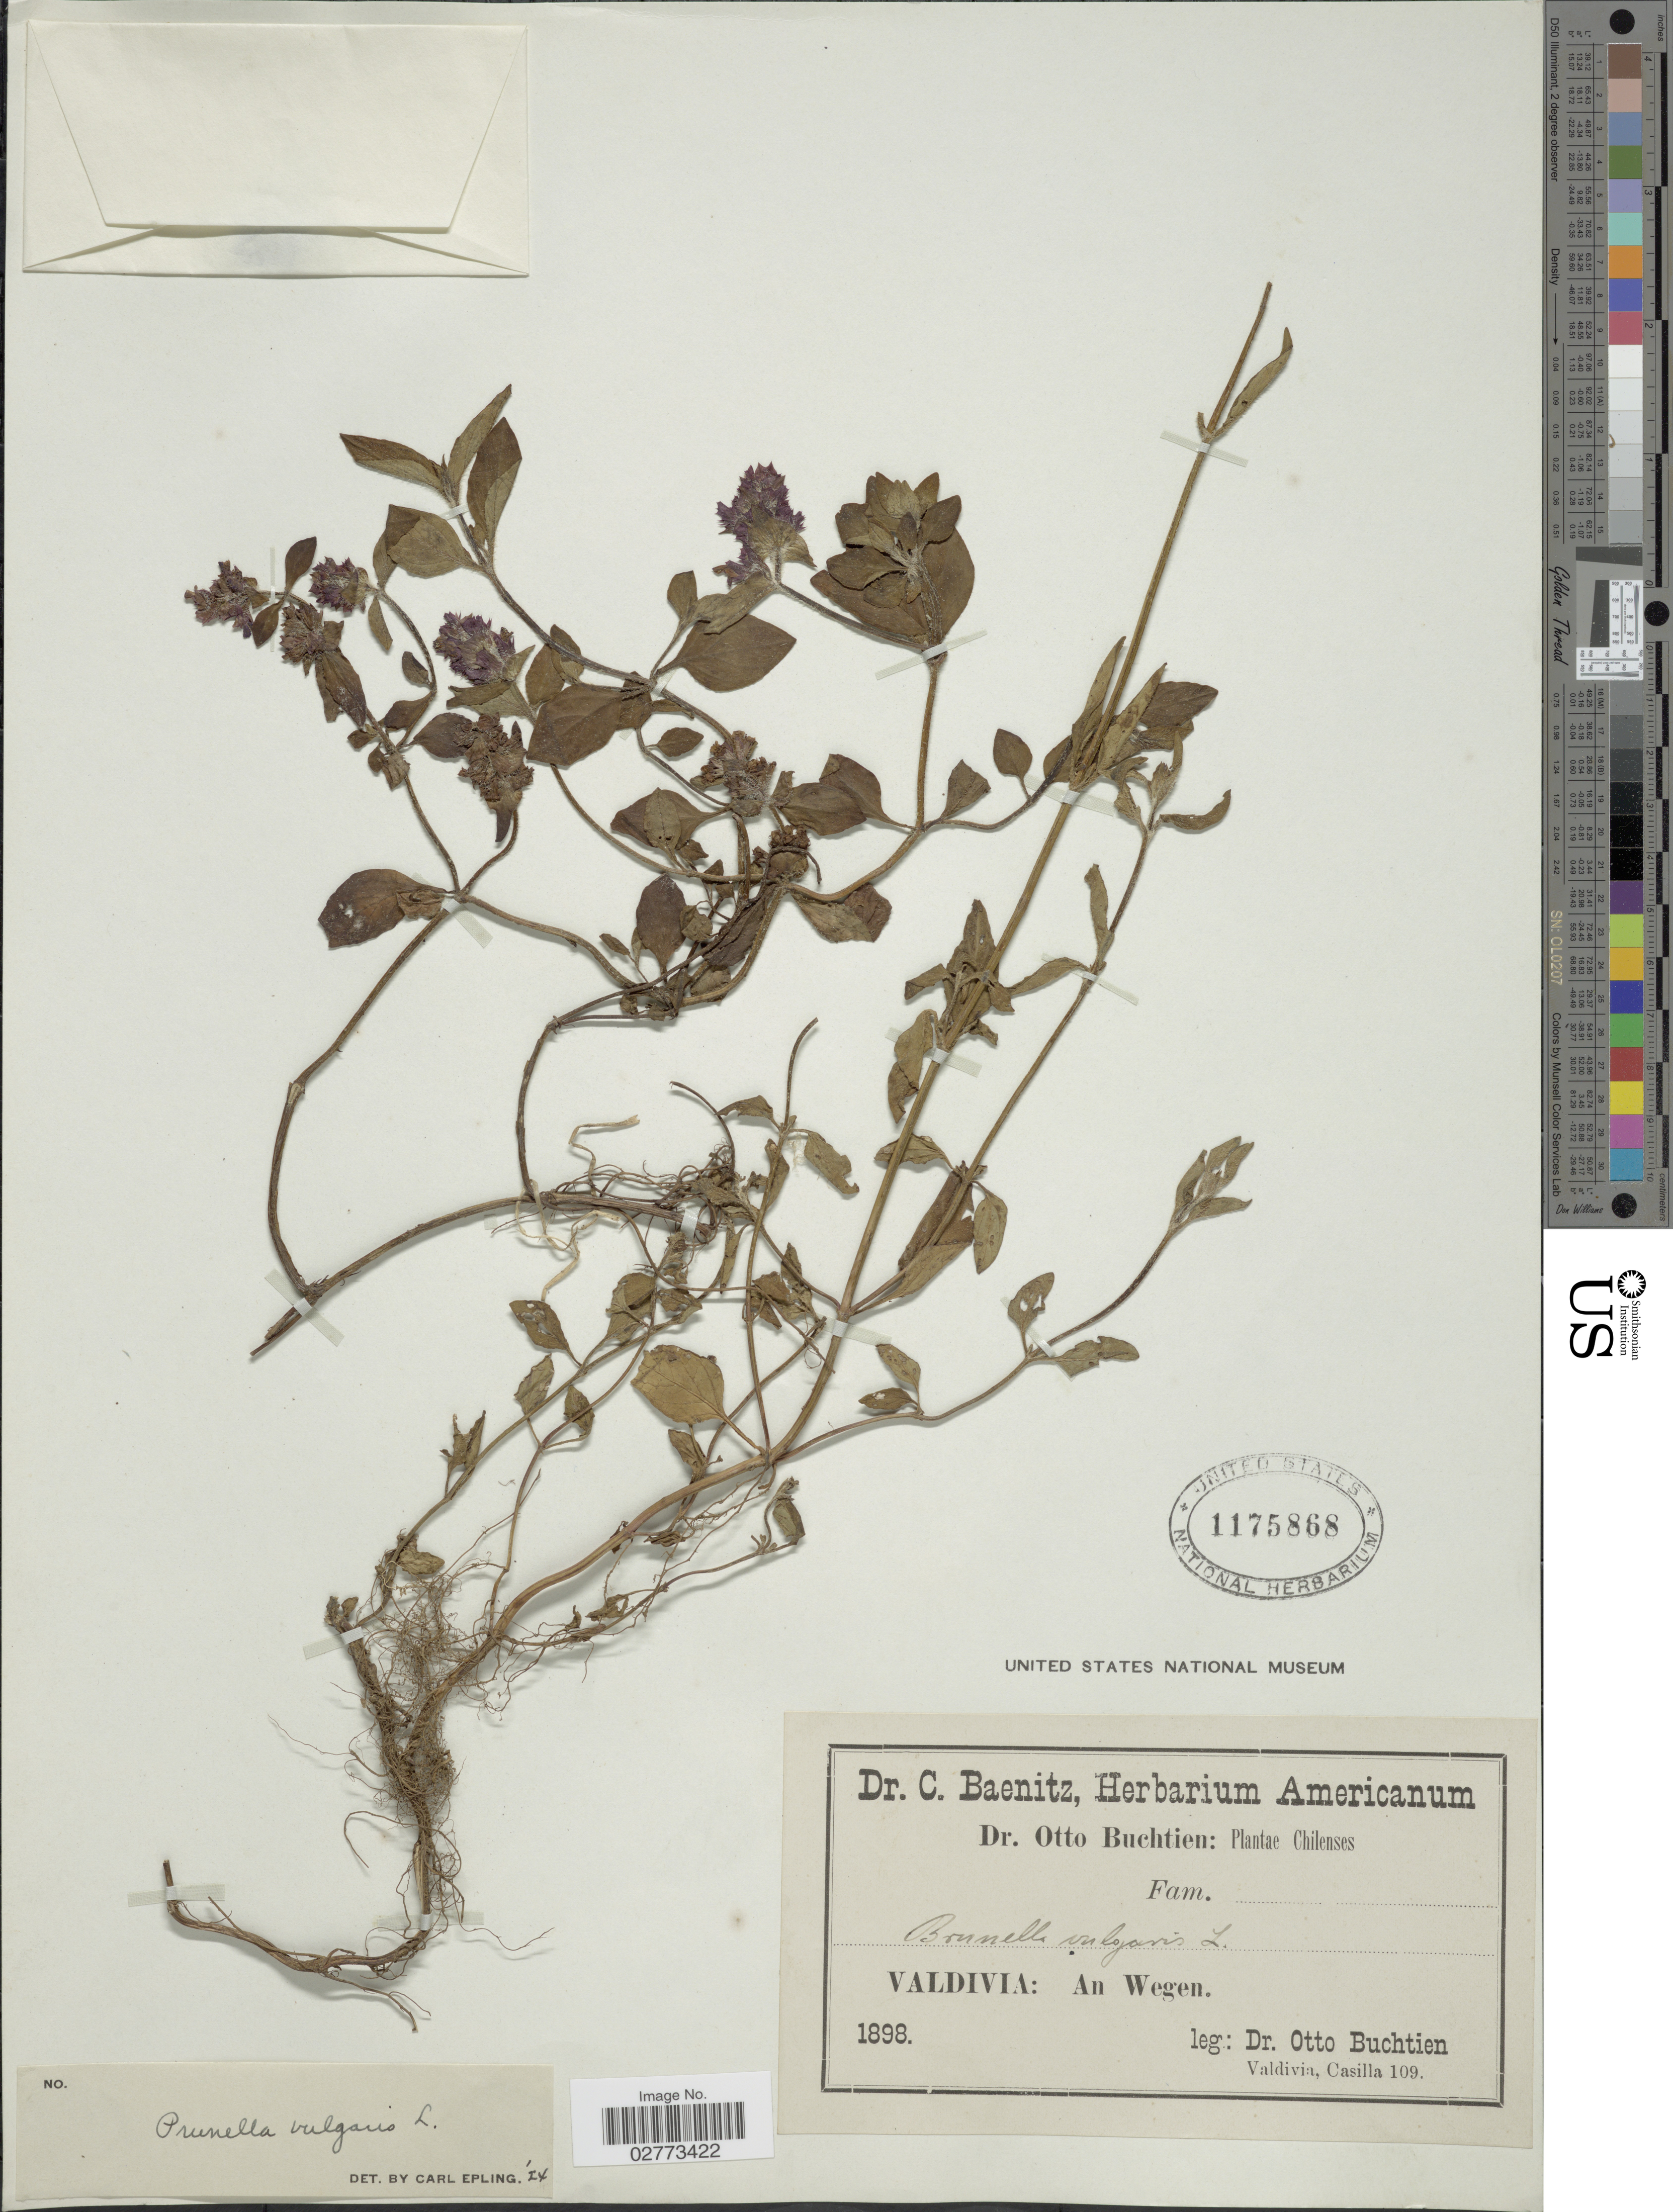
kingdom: Plantae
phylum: Tracheophyta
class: Magnoliopsida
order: Lamiales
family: Lamiaceae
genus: Prunella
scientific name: Prunella vulgaris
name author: L.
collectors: O. Buchtien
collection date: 1898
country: Chile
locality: Valdivia: An Wegen.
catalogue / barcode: US 1175868